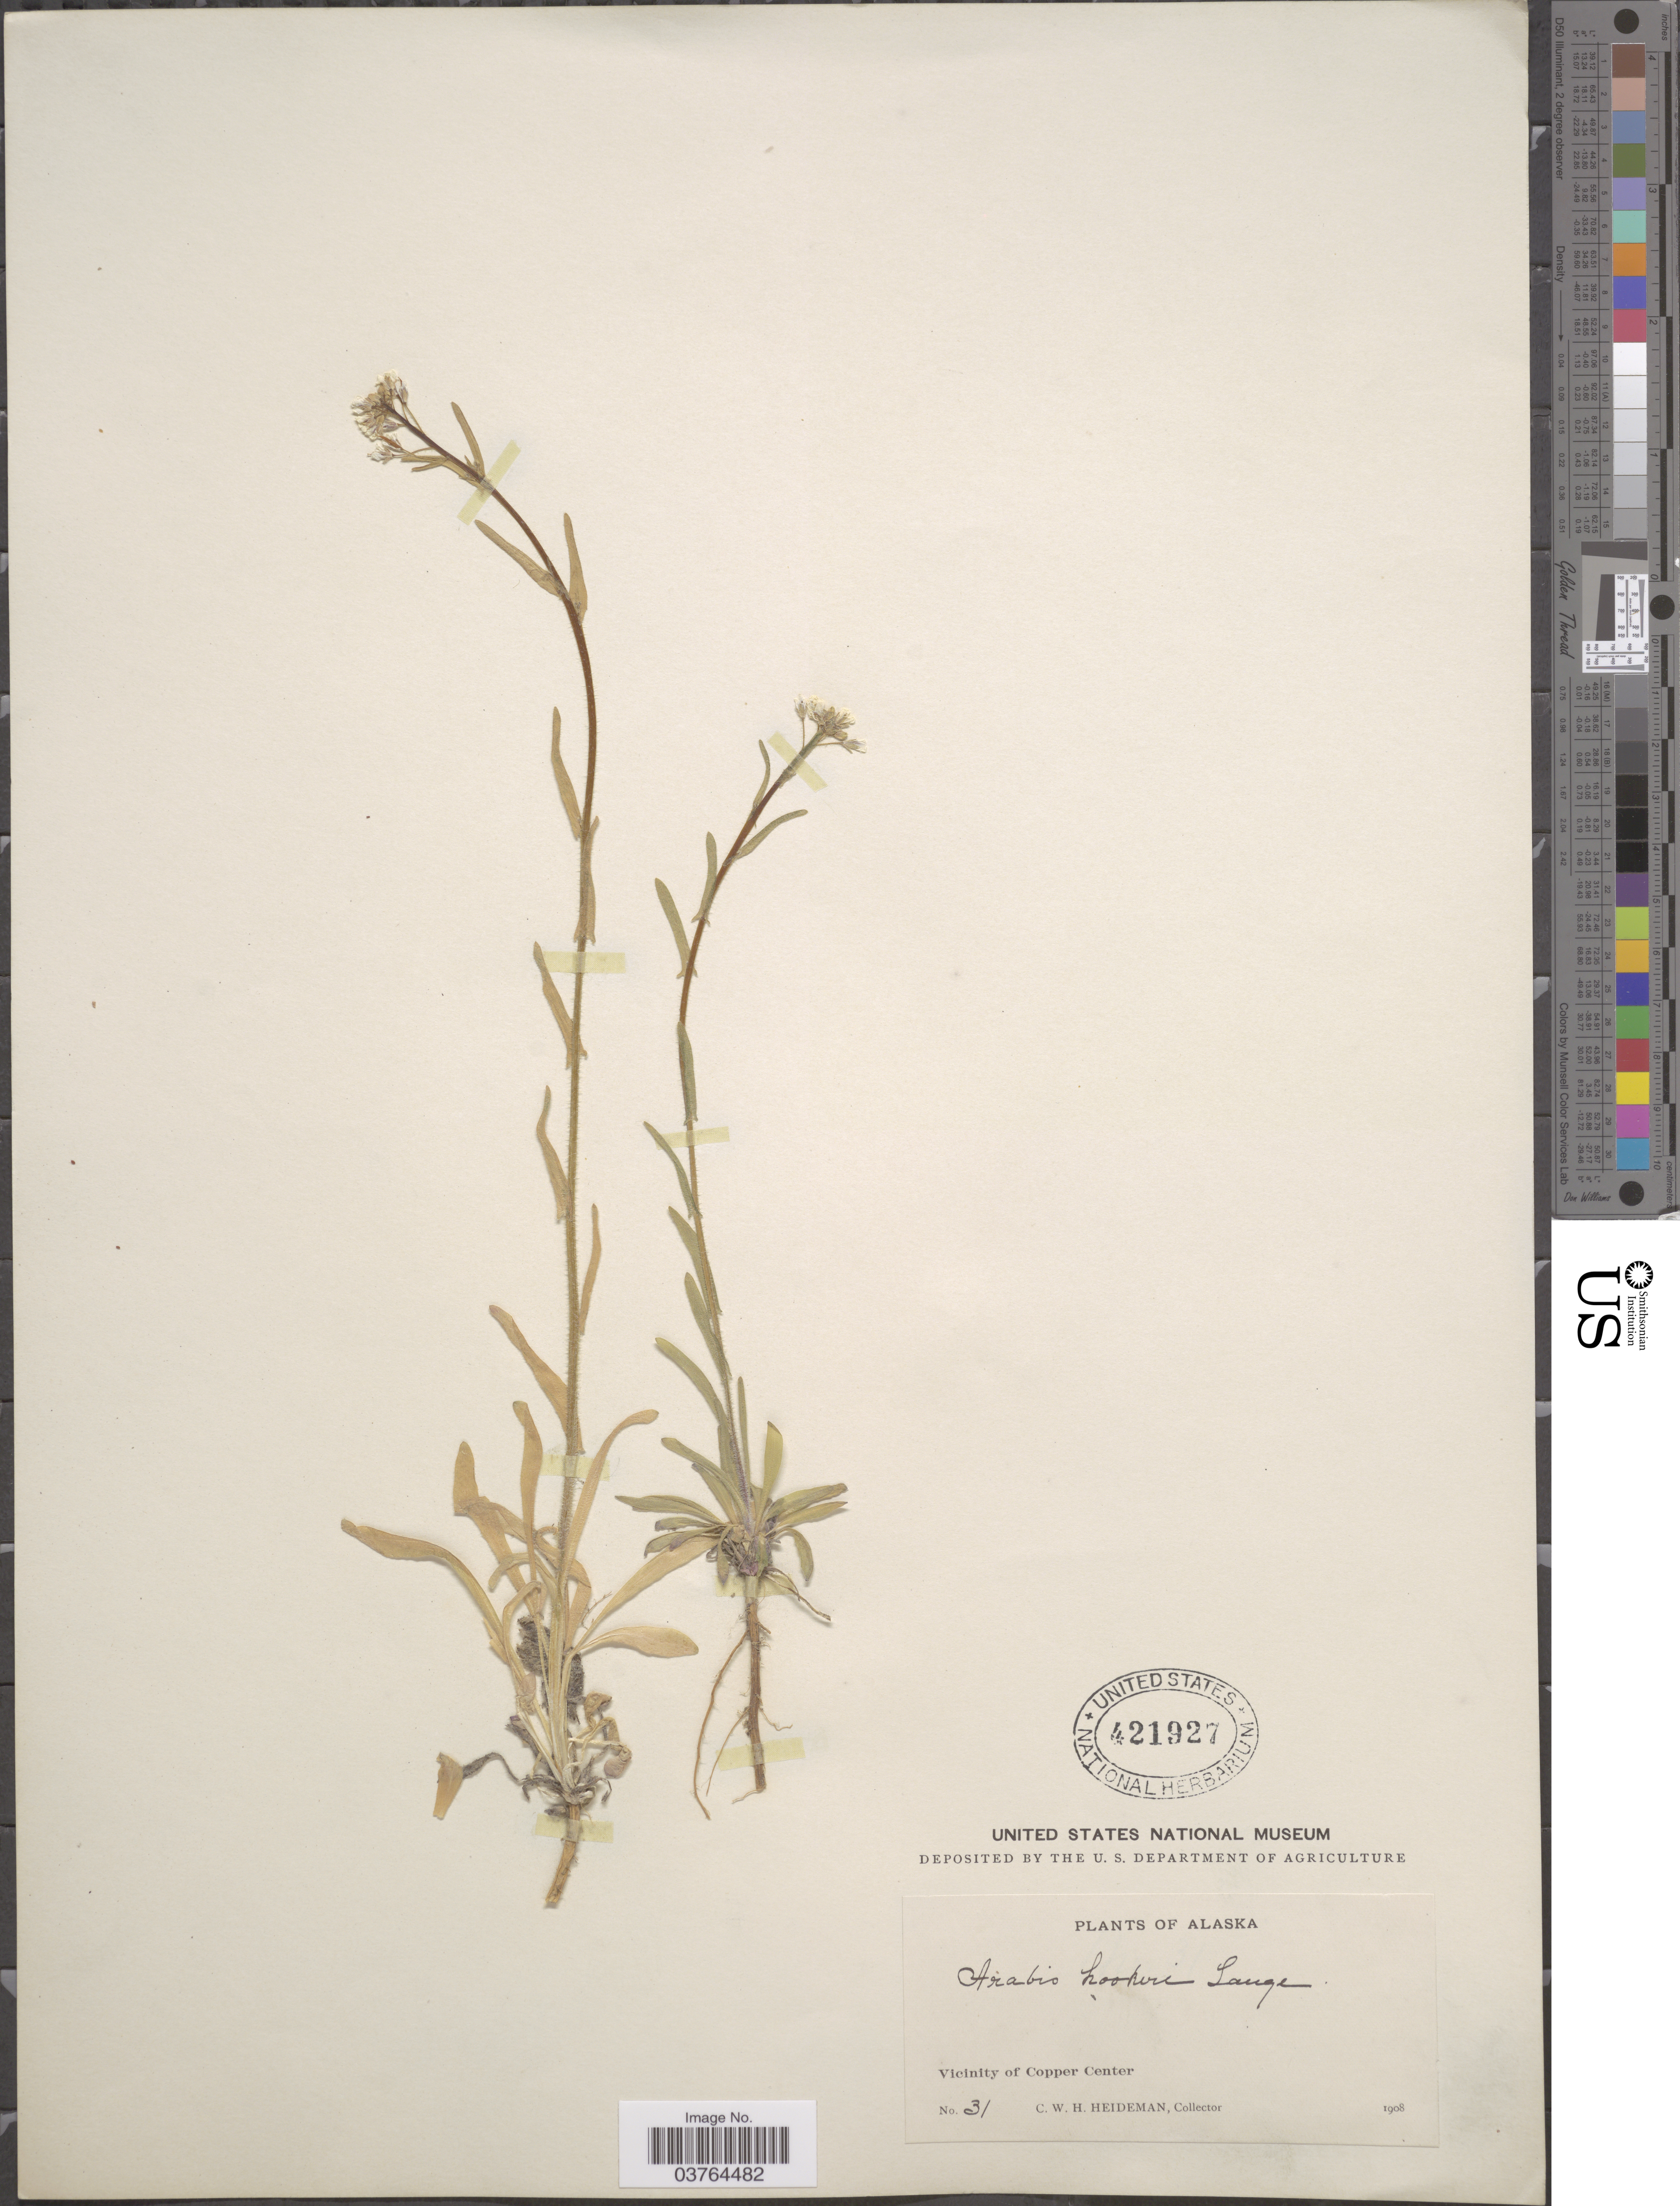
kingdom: Plantae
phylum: Tracheophyta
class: Magnoliopsida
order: Brassicales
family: Brassicaceae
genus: Transberingia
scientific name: Transberingia bursifolia subsp. bursifolia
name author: (DC.) Al-Shehbaz & O'Kane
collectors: C. Heideman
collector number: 31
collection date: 1908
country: United States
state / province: Alaska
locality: Vicinity of Copper Center.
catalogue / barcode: US 421927